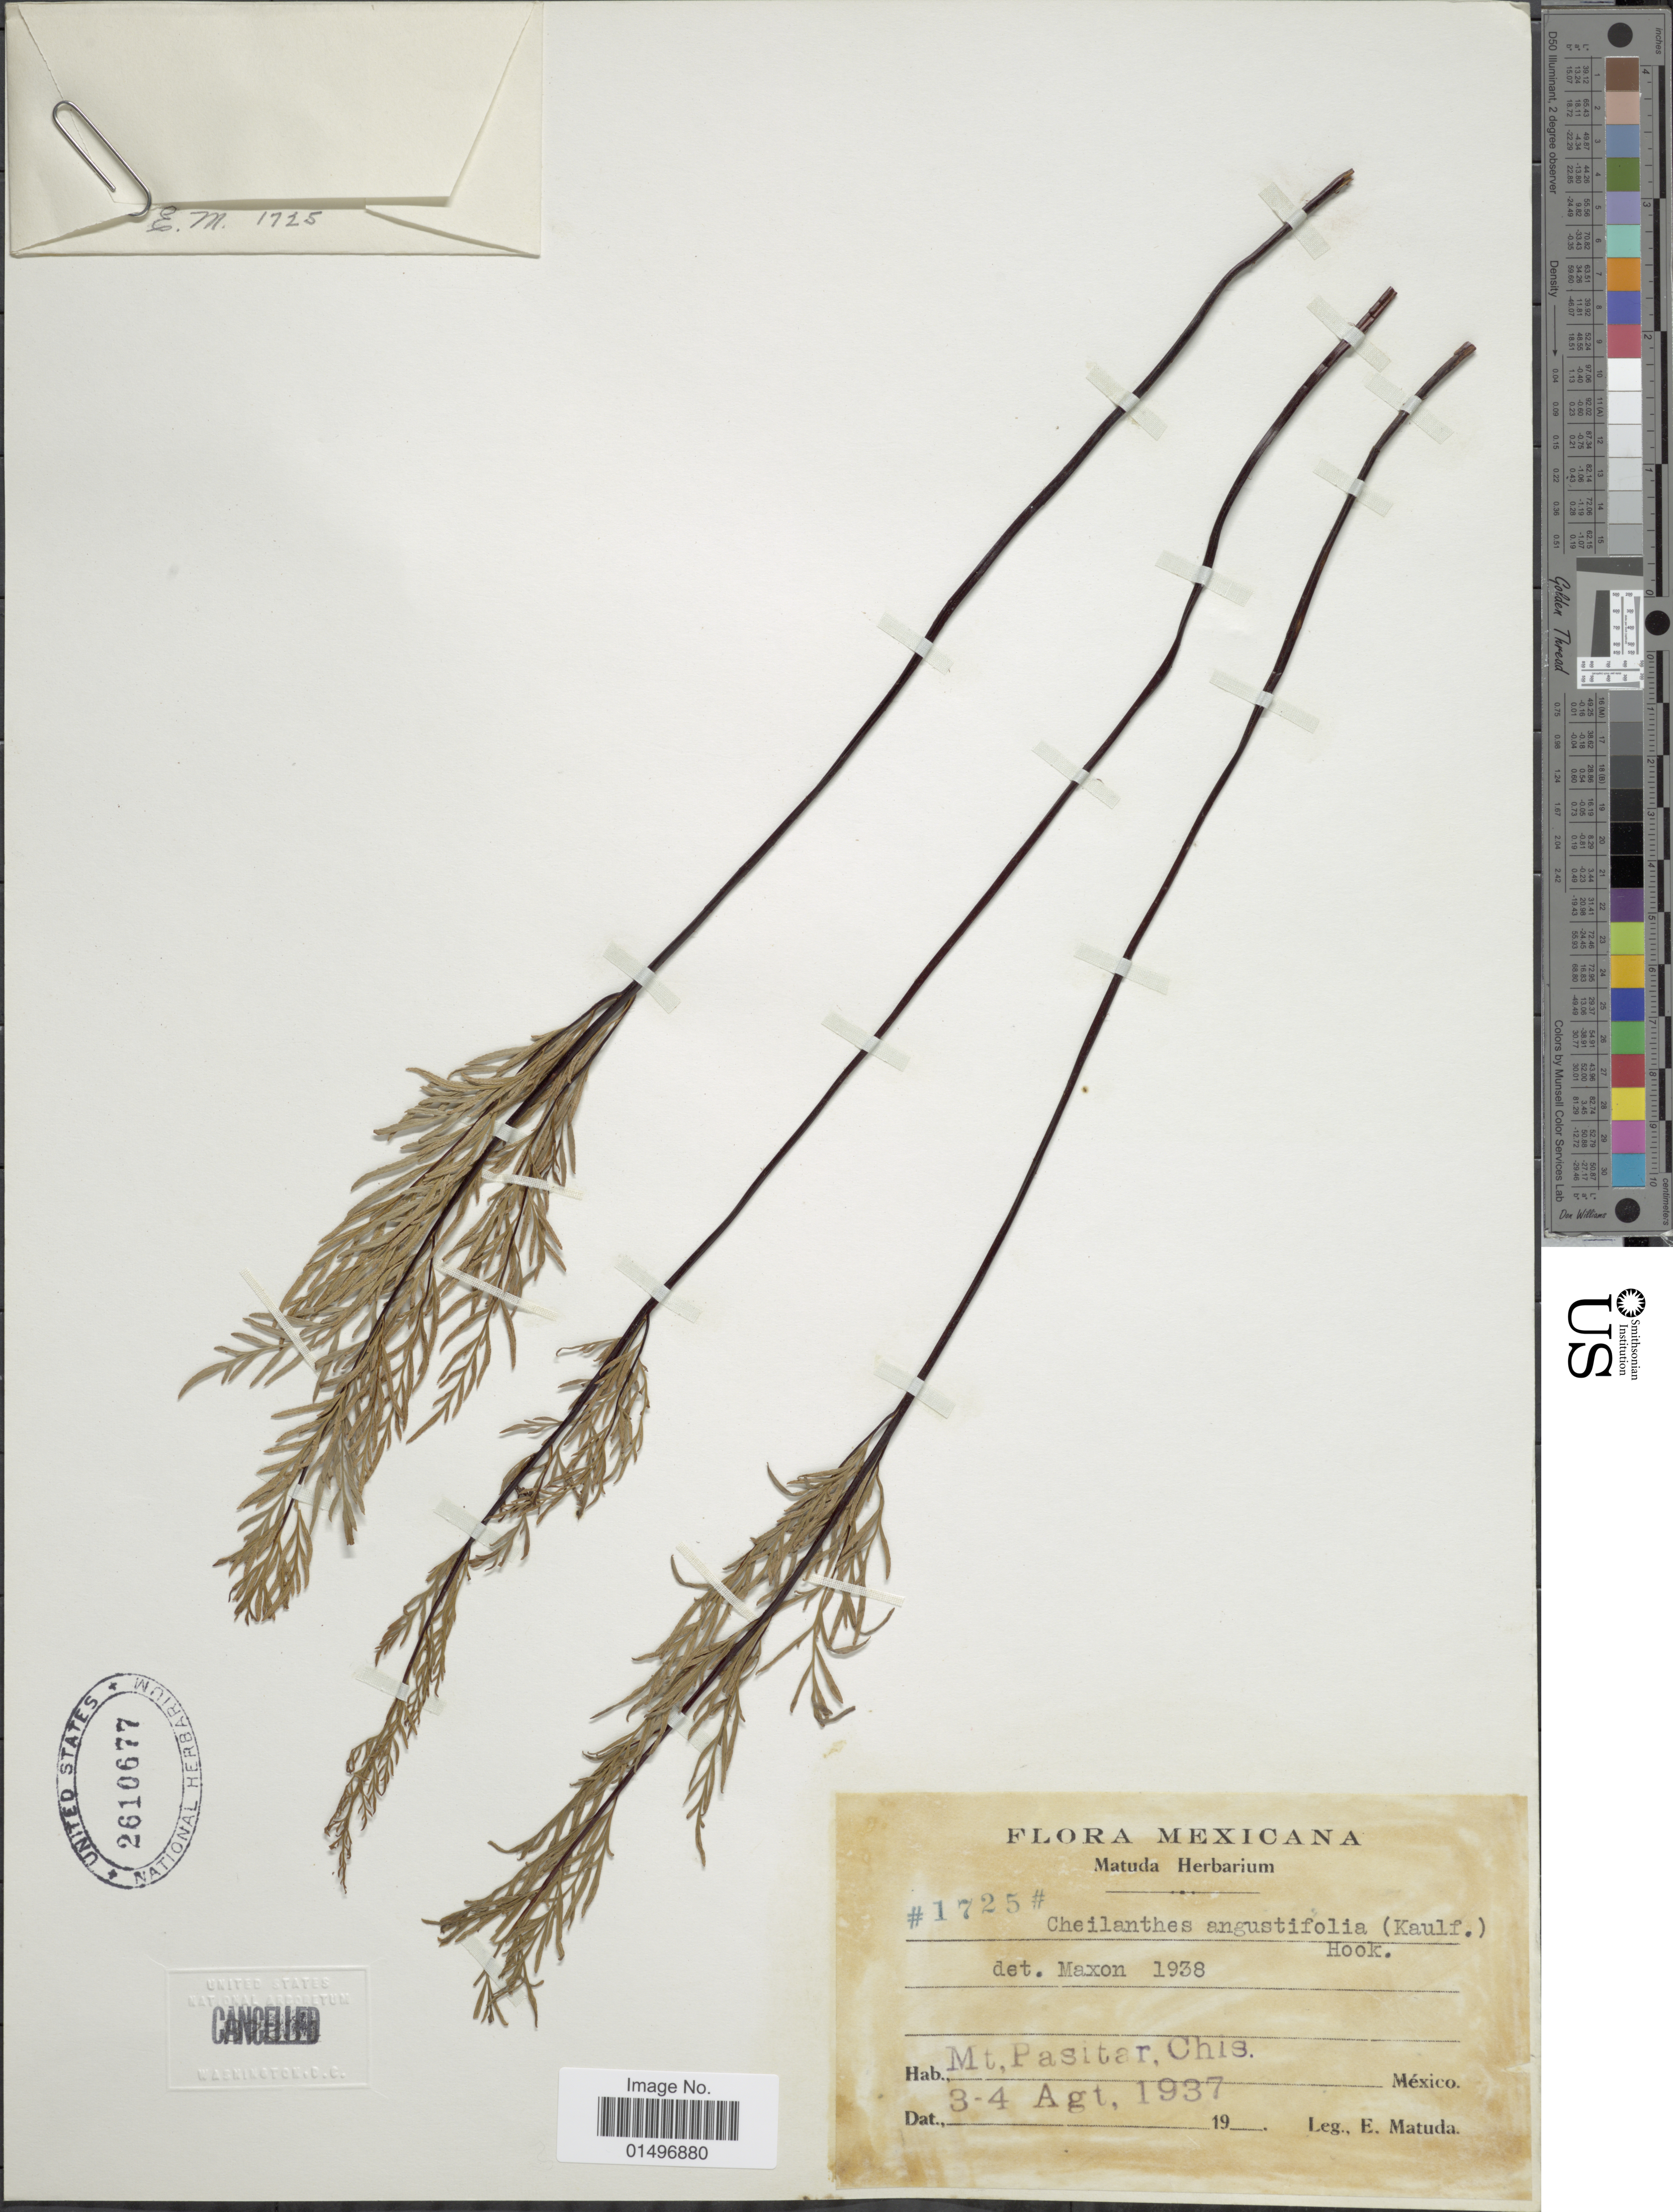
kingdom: Plantae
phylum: Tracheophyta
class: Polypodiopsida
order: Polypodiales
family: Pteridaceae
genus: Gaga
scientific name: Gaga angustifolia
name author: (Kunth) Fay W. Li & Windham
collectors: E. Matuda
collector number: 1725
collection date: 1937-08-03/1937-08-04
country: Mexico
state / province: México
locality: Mexicana, Mts. Pasitar, Chis.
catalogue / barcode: US 2610677